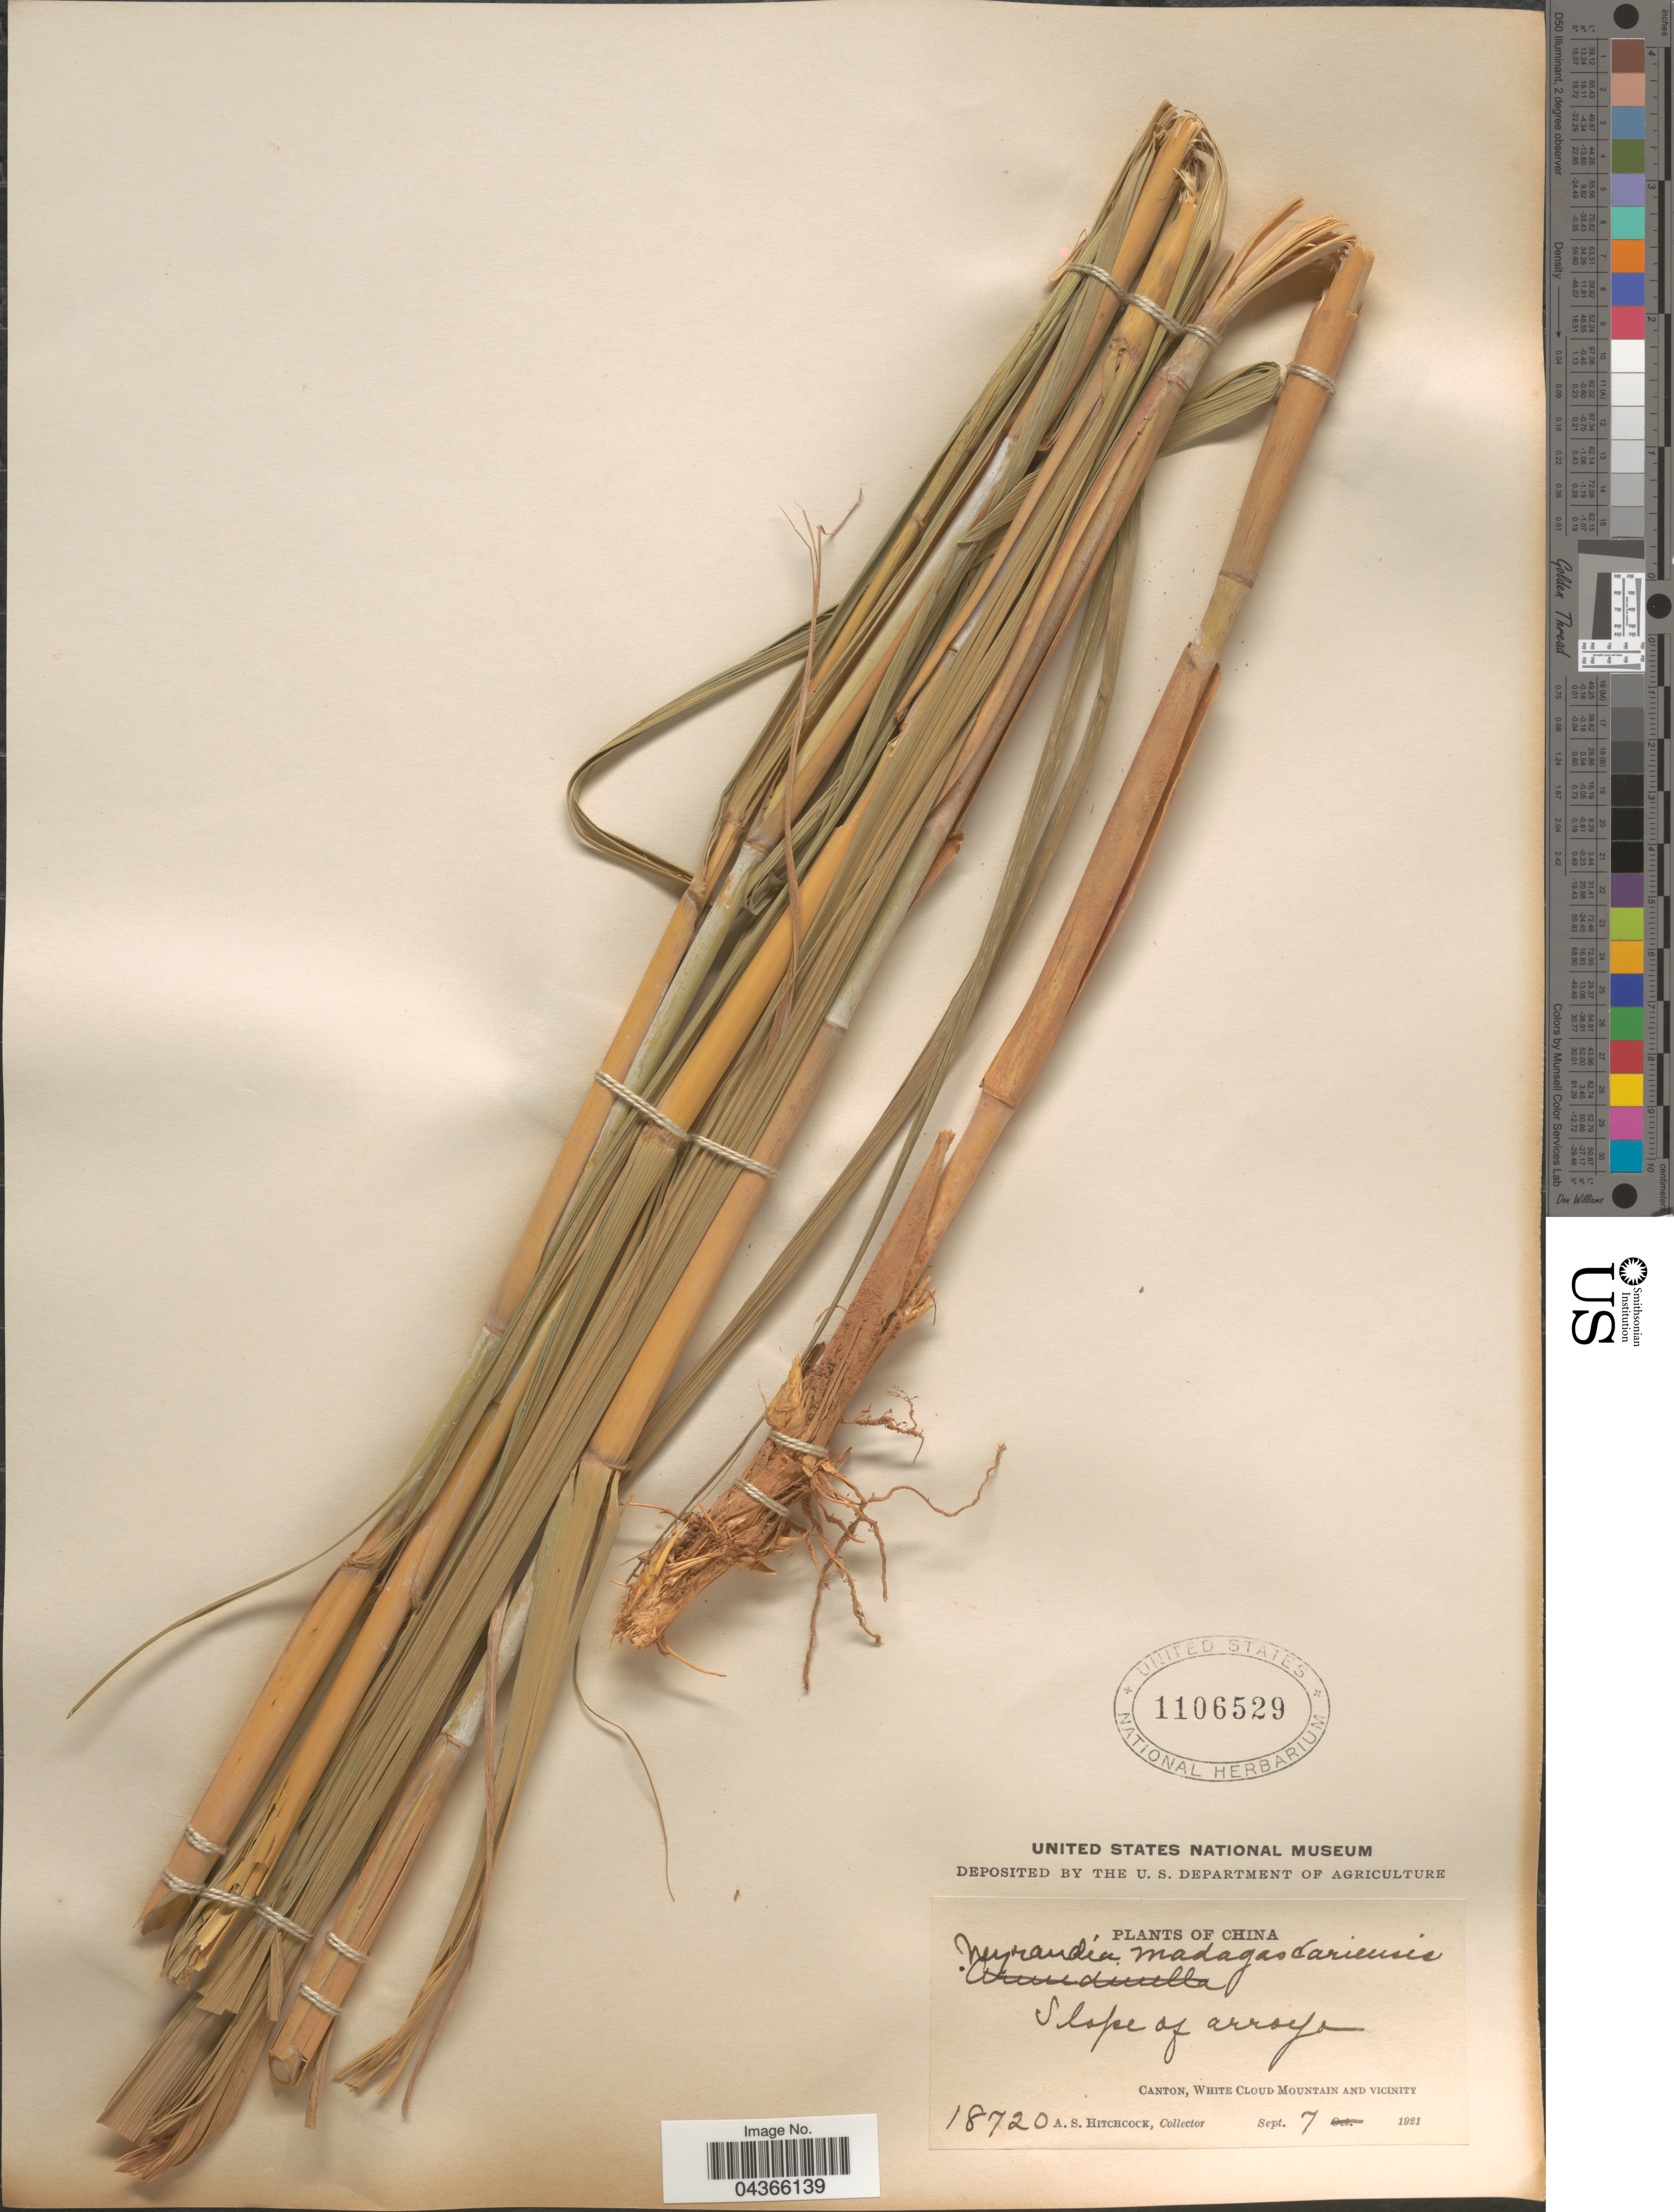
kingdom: Plantae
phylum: Tracheophyta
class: Liliopsida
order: Poales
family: Poaceae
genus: Neyraudia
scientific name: Neyraudia arundinacea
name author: (L.) Henr.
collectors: A. S. Hitchcock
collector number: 18720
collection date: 1921-09-07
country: China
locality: Slope of arroyo. Canton, White Cloud Mountain and vicinity.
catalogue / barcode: US 1106529